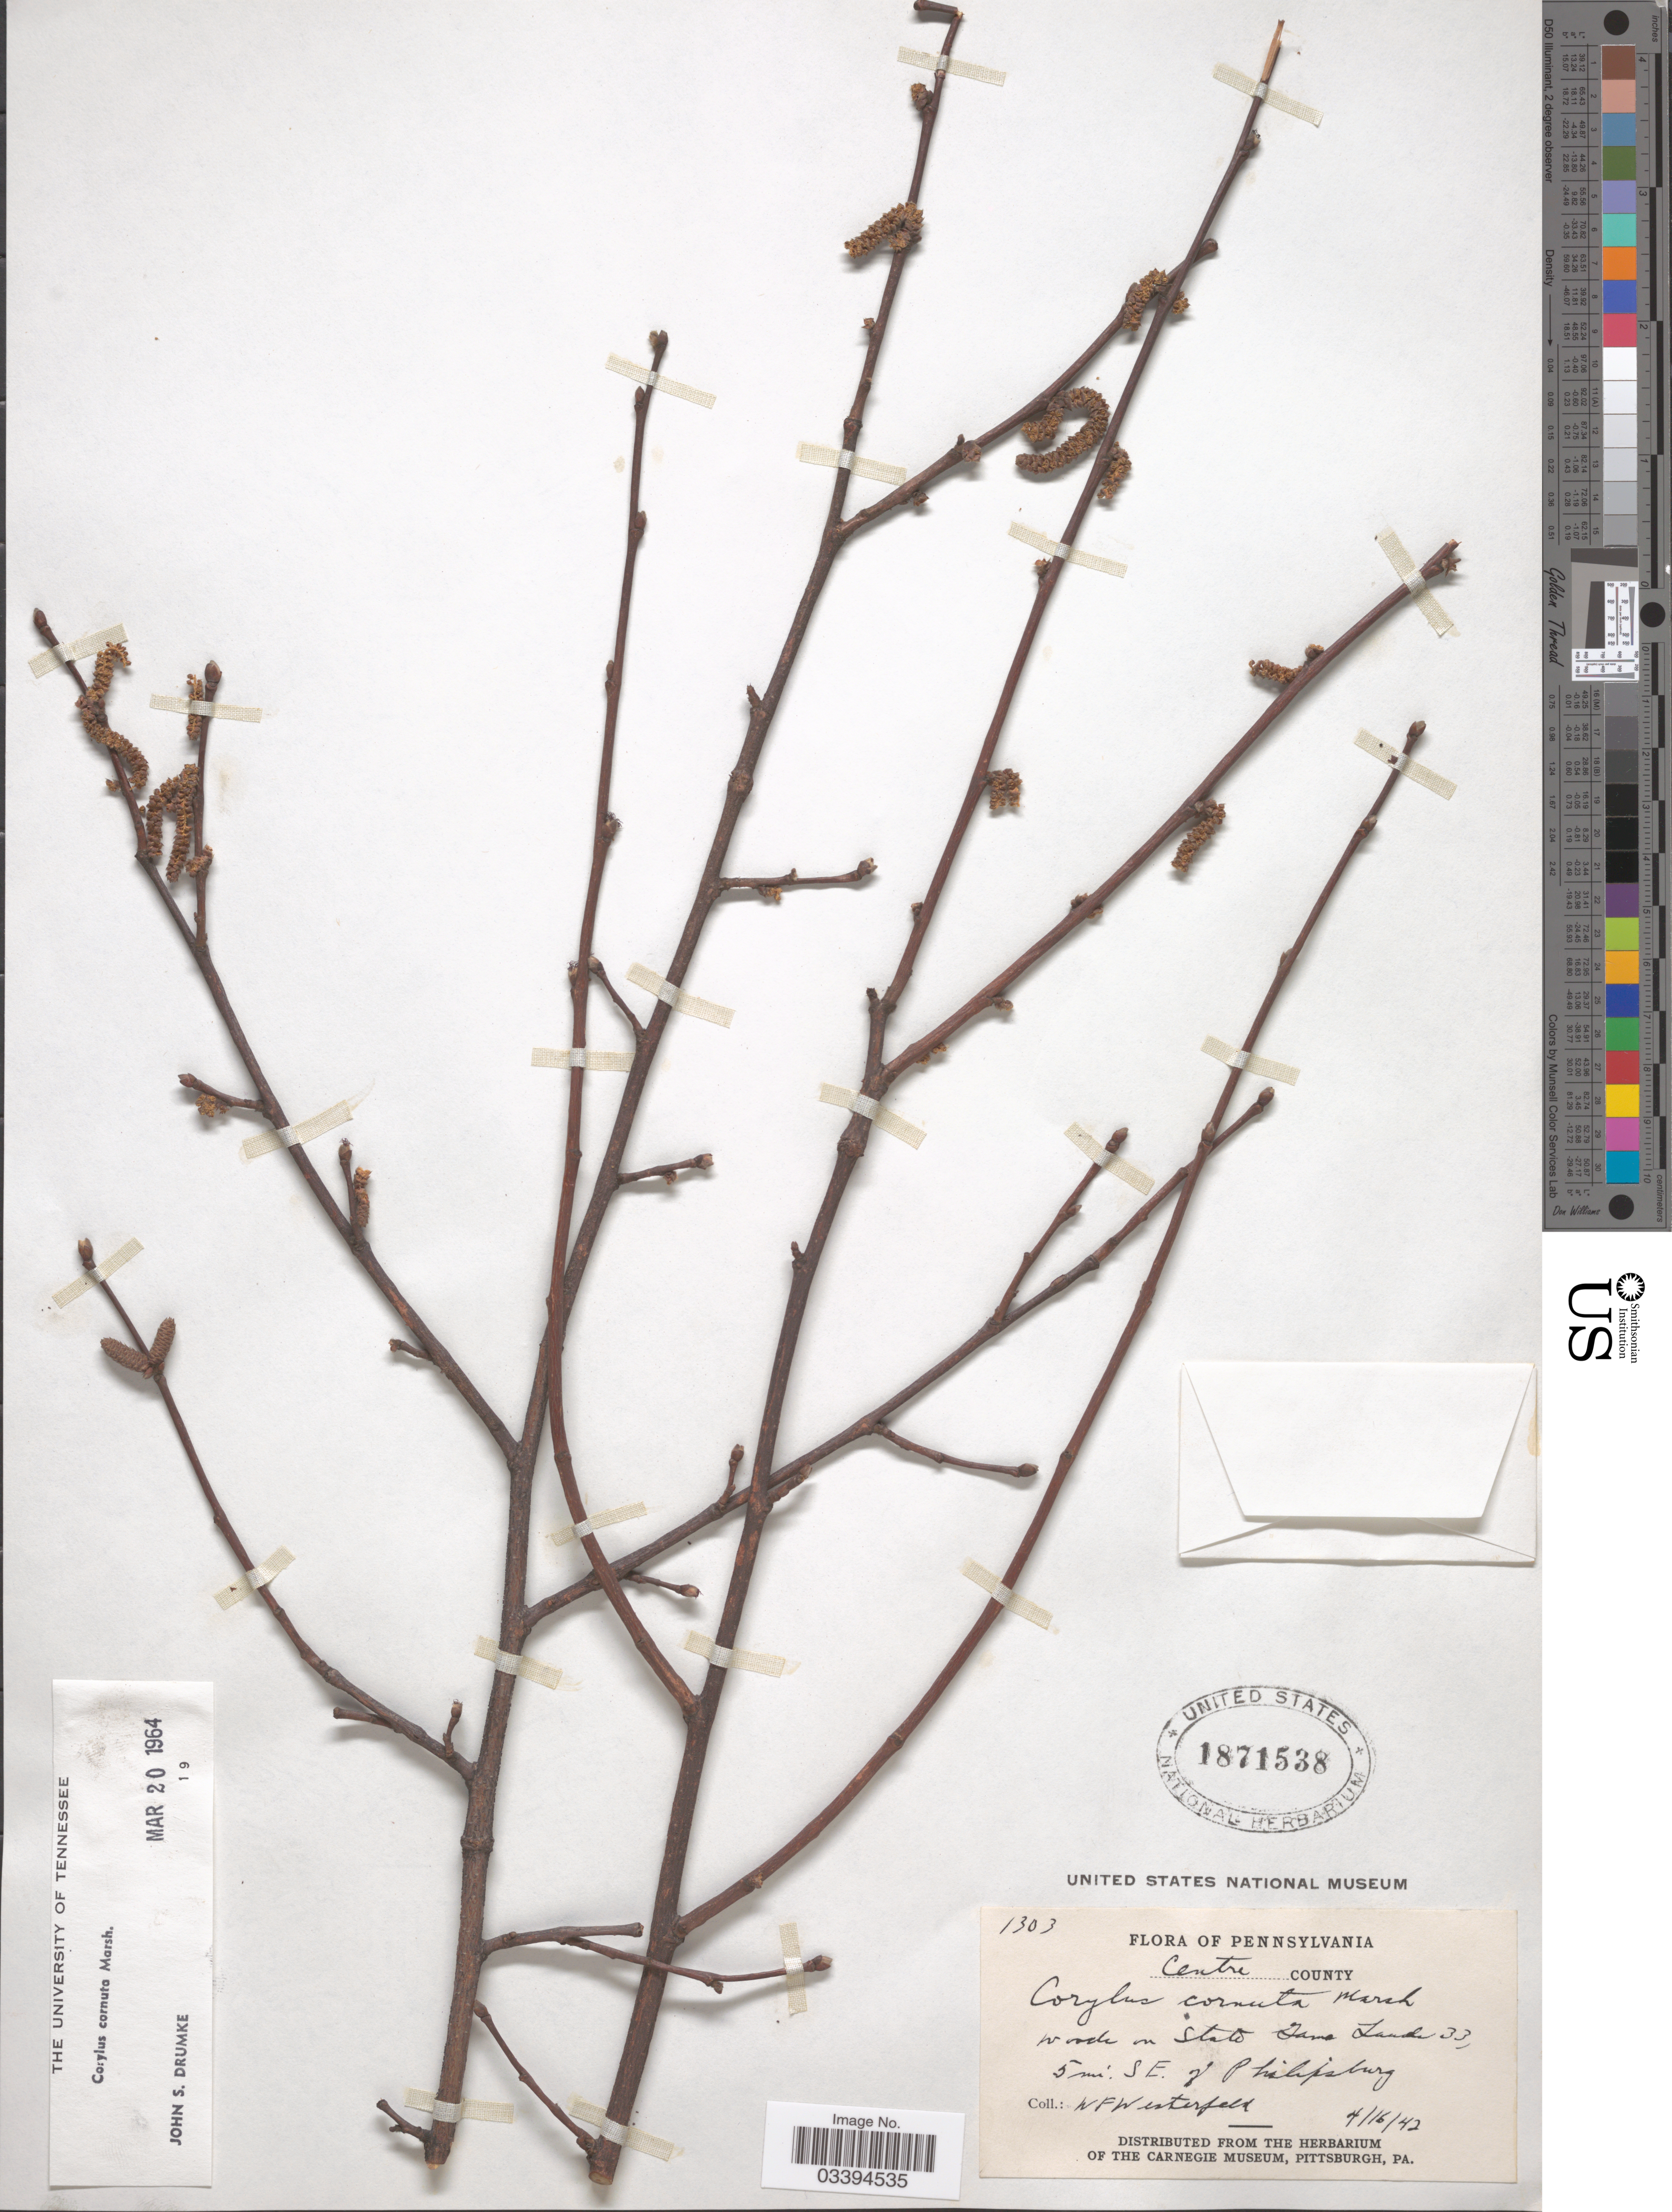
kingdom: Plantae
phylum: Tracheophyta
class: Magnoliopsida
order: Fagales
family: Betulaceae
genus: Corylus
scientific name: Corylus cornuta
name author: Marshall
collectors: W. Westerfeld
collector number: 1303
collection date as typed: Transcribed d/m/y: 16/4/42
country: United States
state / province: Pennsylvania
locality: Centre County. Woods in State Game Lands 33, 5 mi. SE. of Philipsburg.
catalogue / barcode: US 1871538